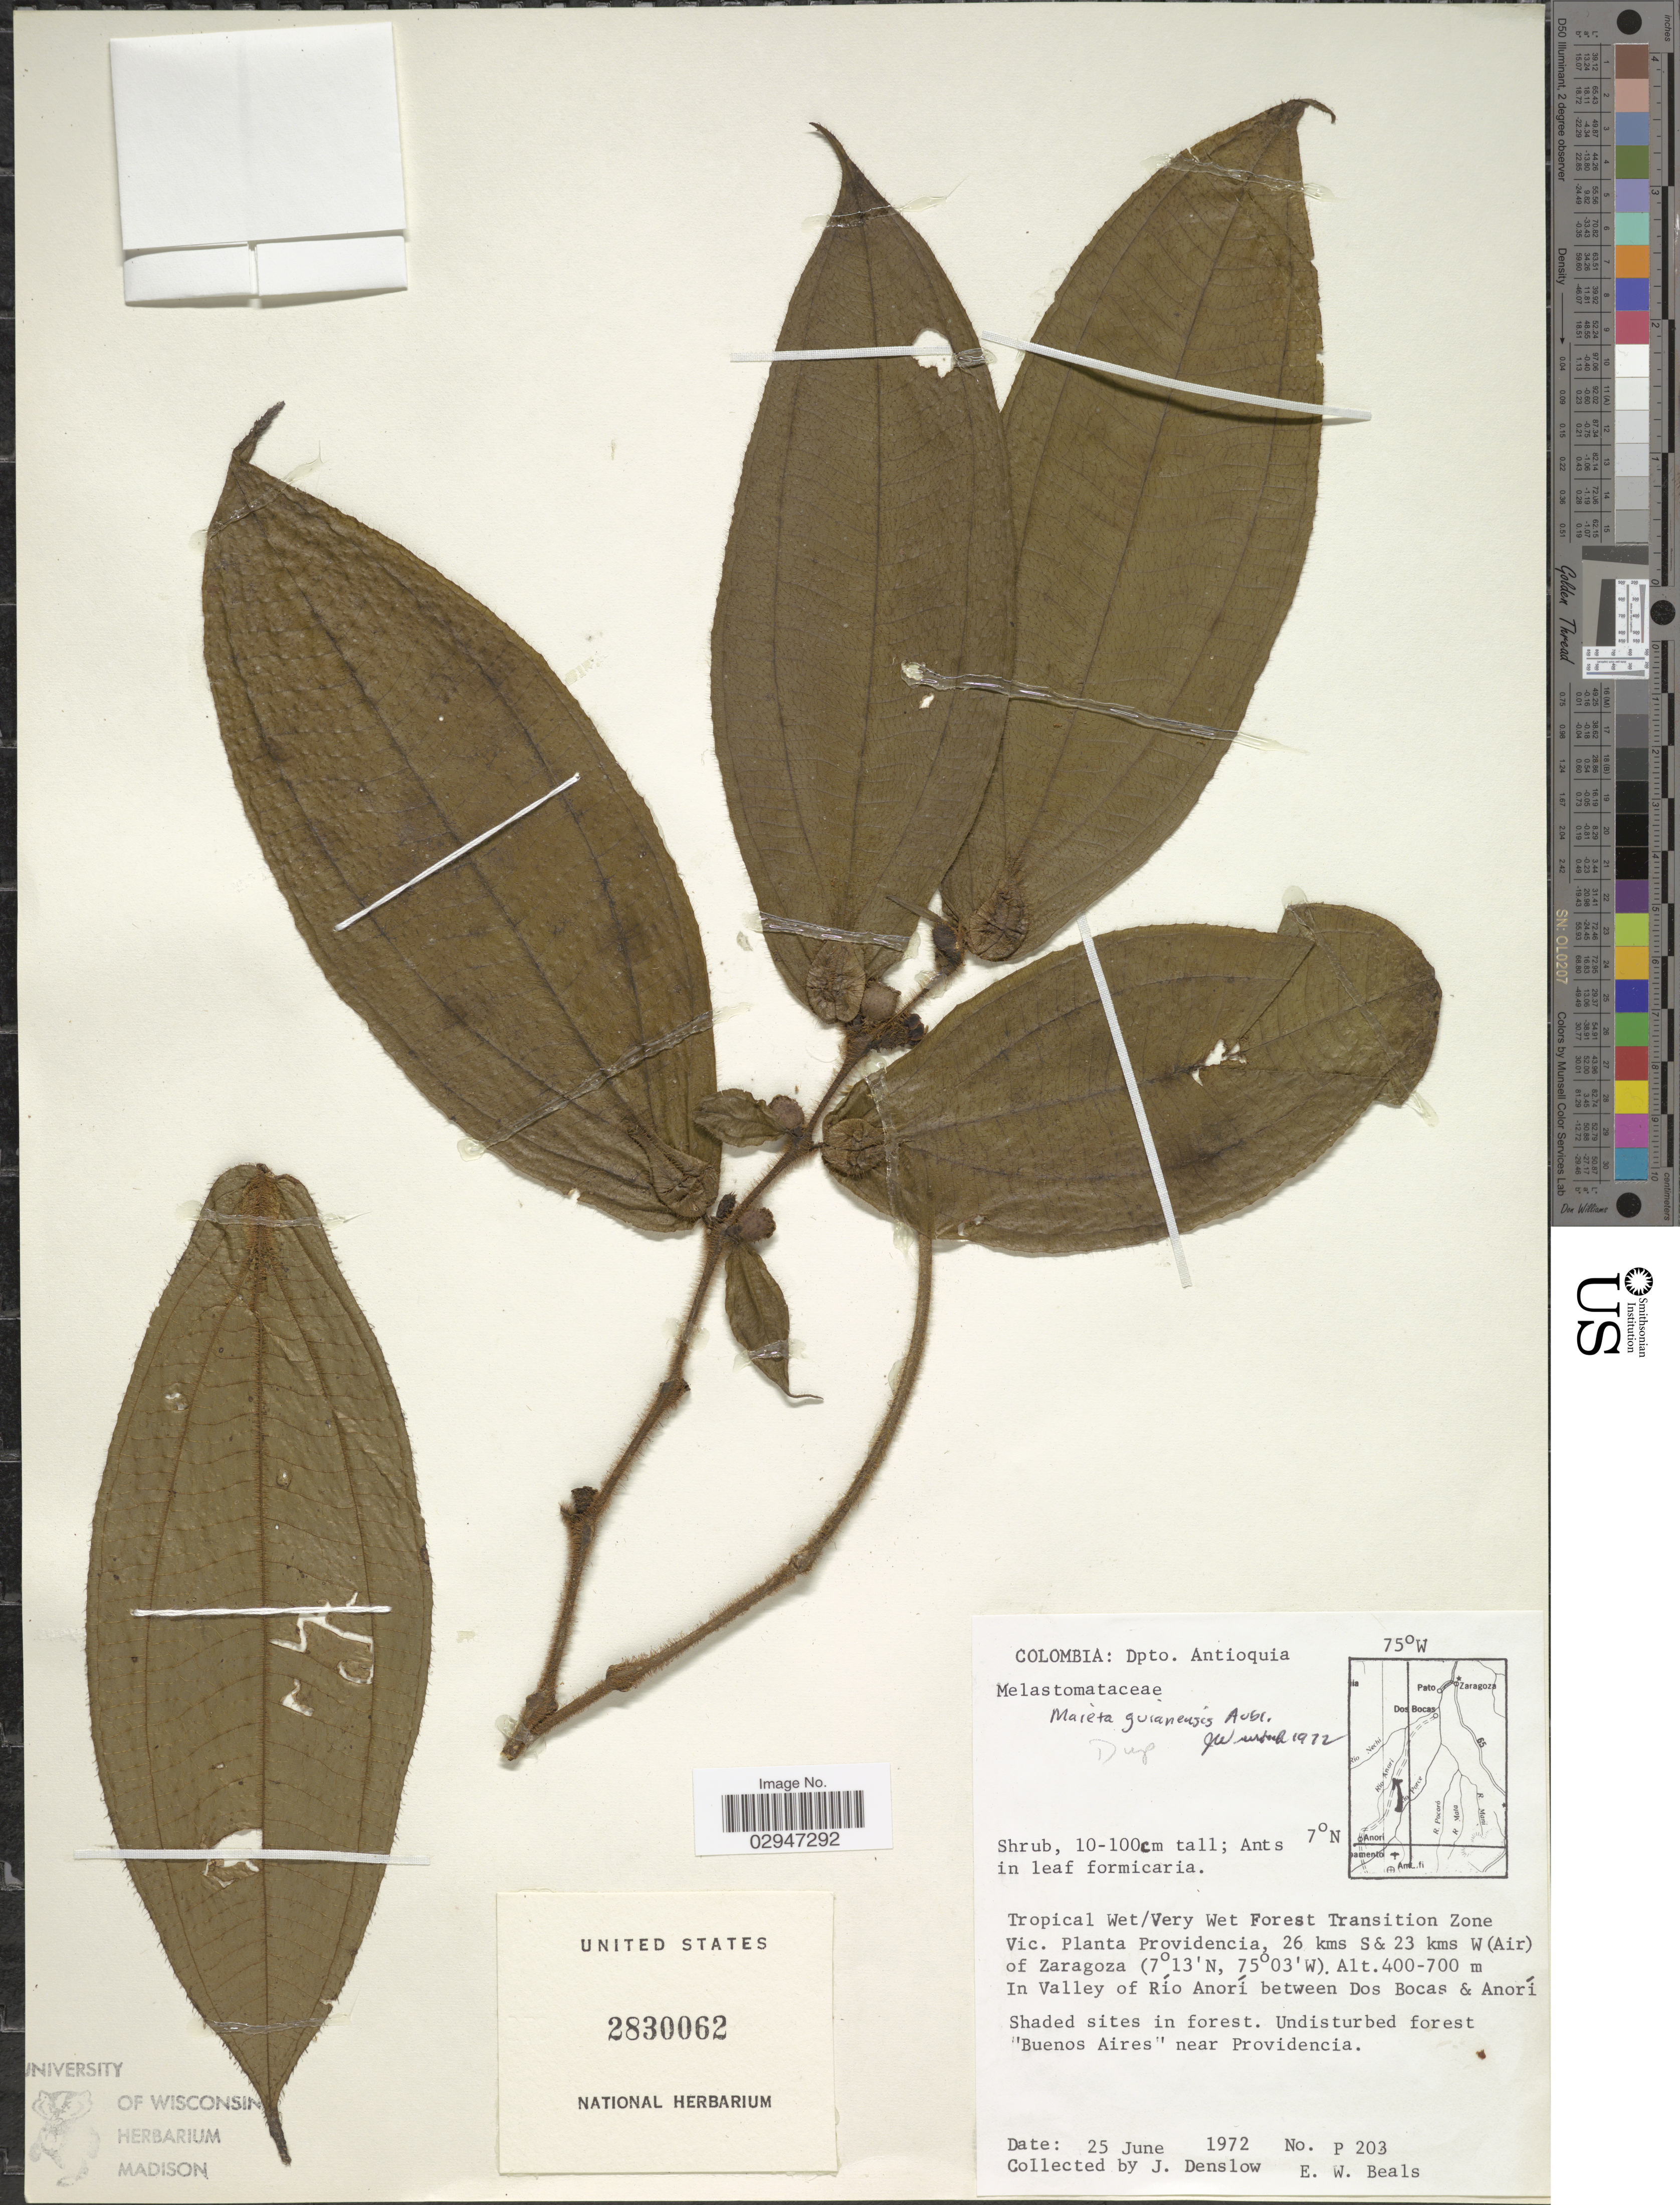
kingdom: Plantae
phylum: Tracheophyta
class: Magnoliopsida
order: Myrtales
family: Melastomataceae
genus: Maieta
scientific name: Maieta guianensis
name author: Aubl.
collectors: J. Denslow & E. Beals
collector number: P203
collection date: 1972-06-25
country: Colombia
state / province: Antioquia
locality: Dpto. Antioquia. Tropical Wet/Very Wet Forest Transition Zone. Vic. Planta Providencia, 26 kms S & 23 kms W (Air) of Zaragoza. In Valley of Río Anorí between Dos Bocas & Anorí. Undisturbed forest "Buenos Aires" near Providencia.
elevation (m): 400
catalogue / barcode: US 2830062